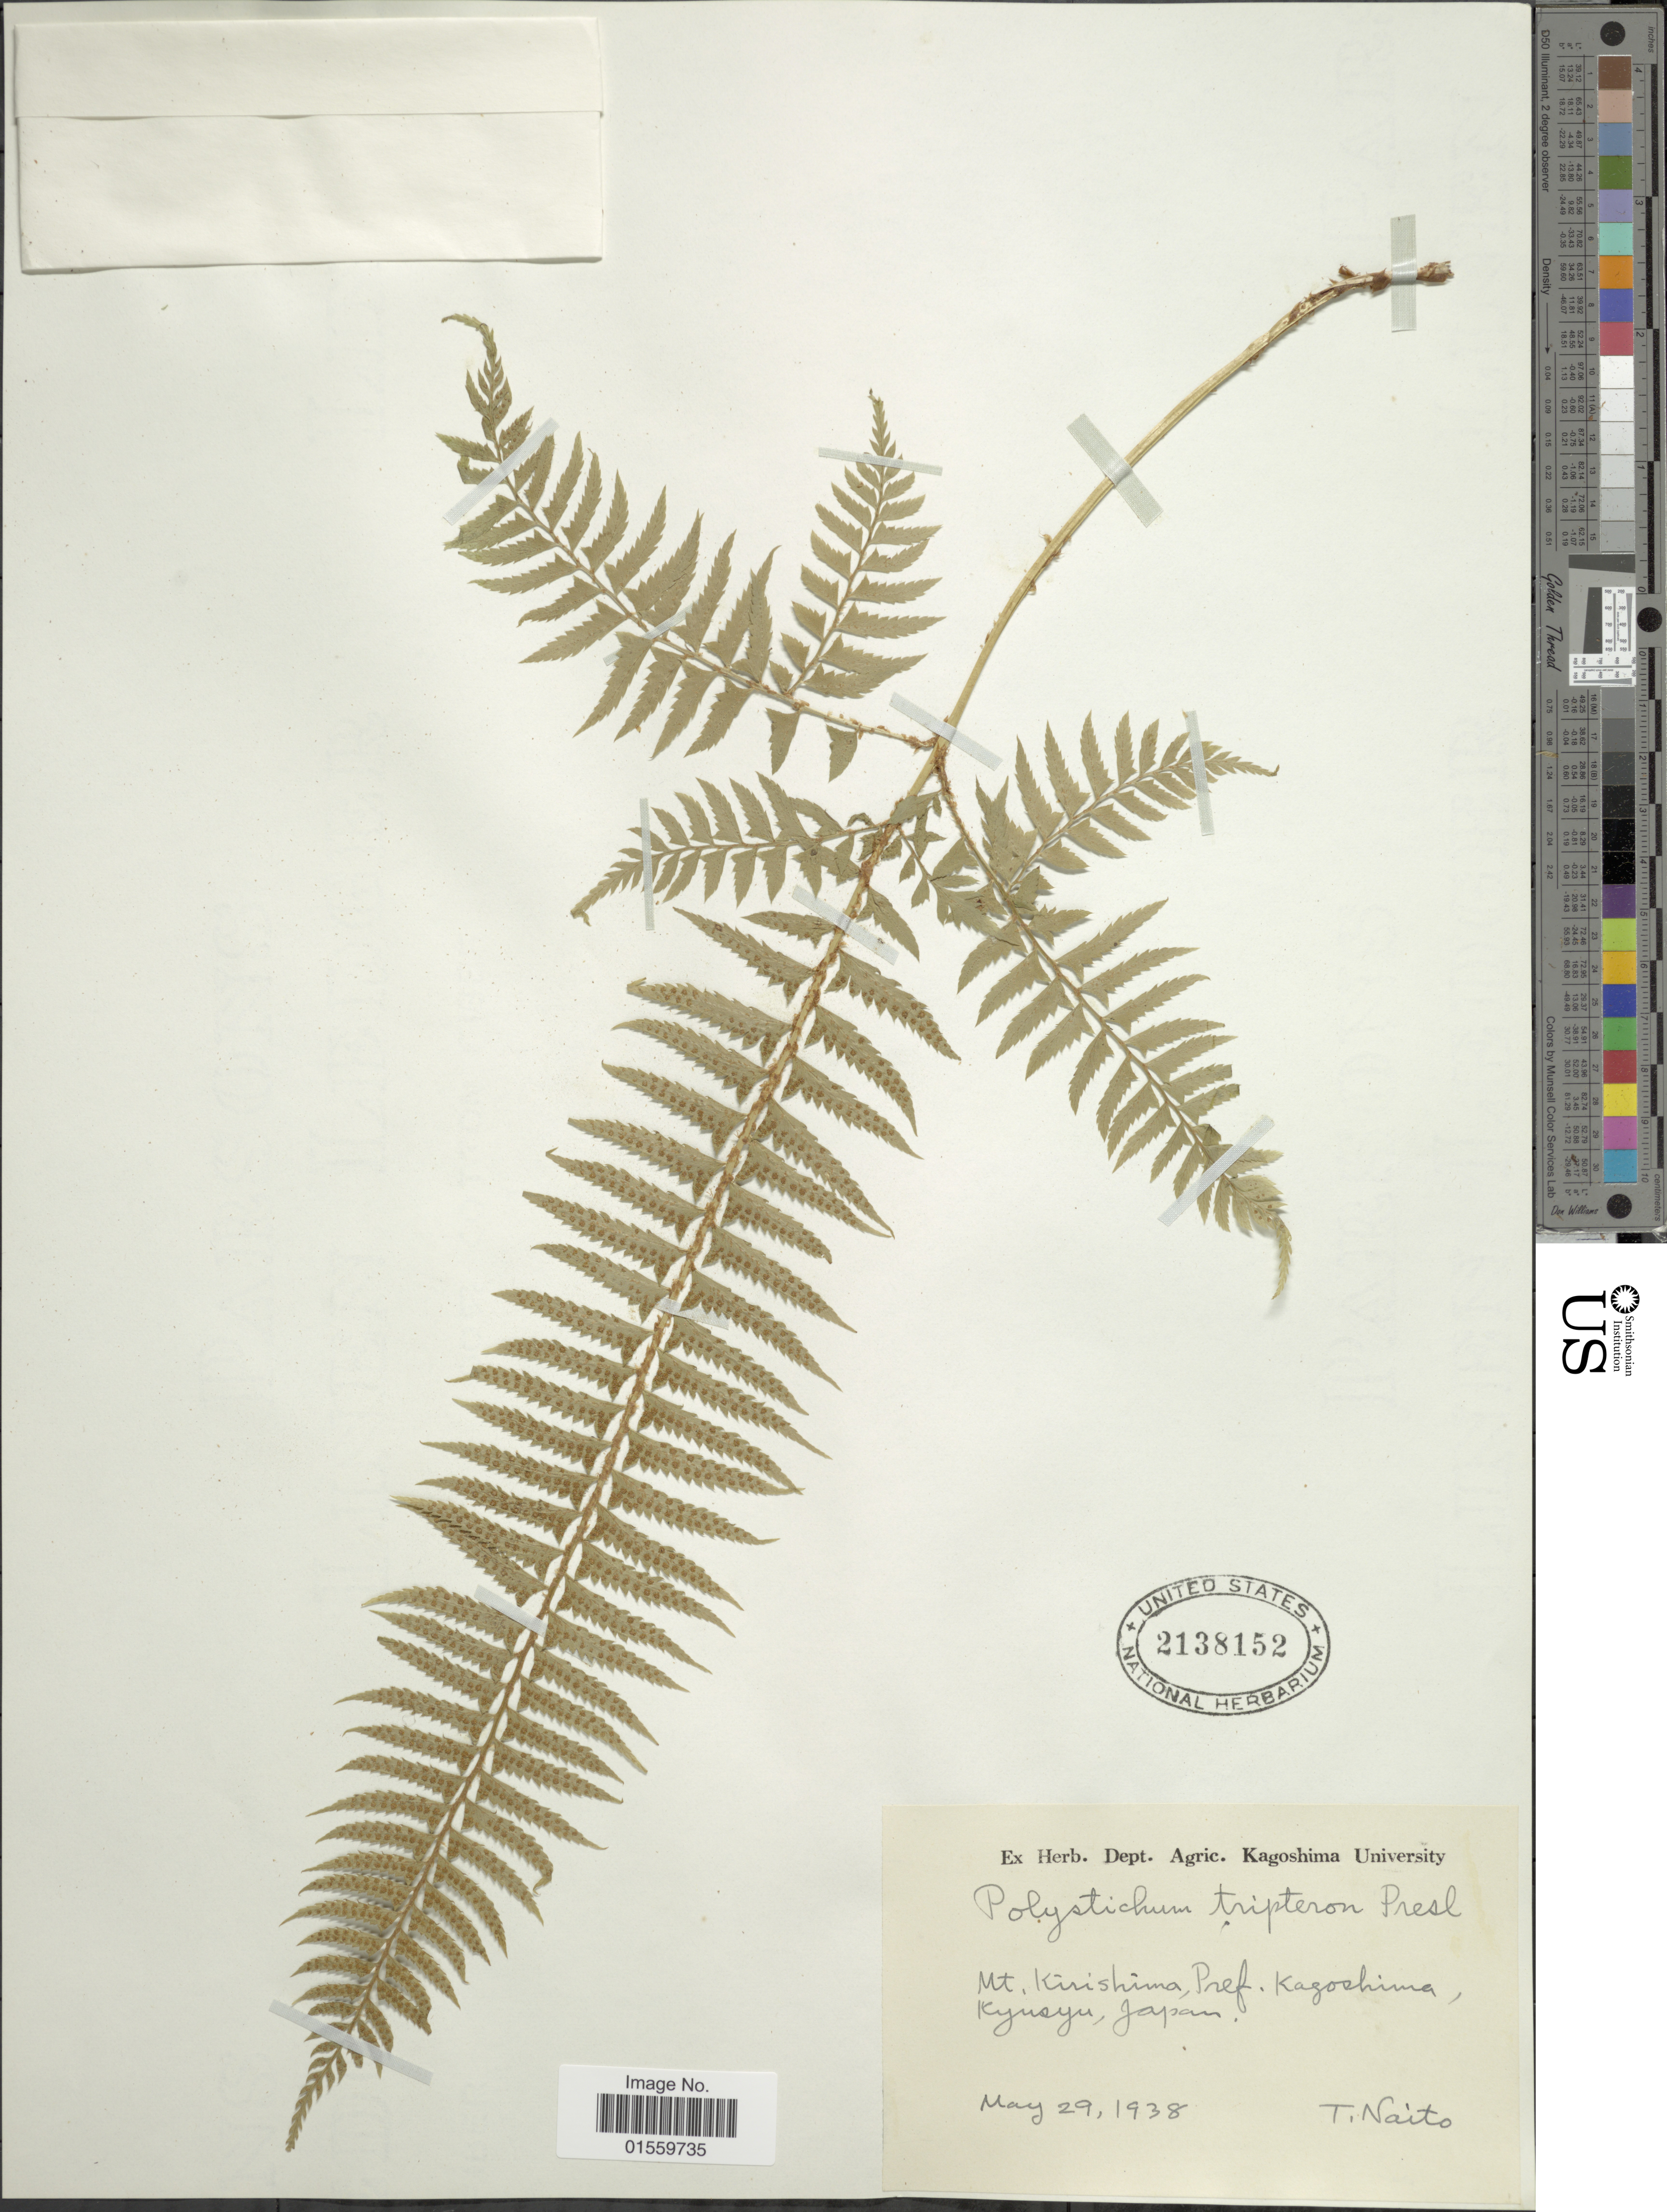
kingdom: Plantae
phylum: Tracheophyta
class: Polypodiopsida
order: Polypodiales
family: Dryopteridaceae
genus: Polystichum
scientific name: Polystichum tripteron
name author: (Kunze) C. Presl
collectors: T. Naito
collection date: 1938-05-29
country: Japan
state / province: Kagosima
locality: Mt. Kirishima, Pref. Kagoshima, Kyusyu, Japan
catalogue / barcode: US 2138152